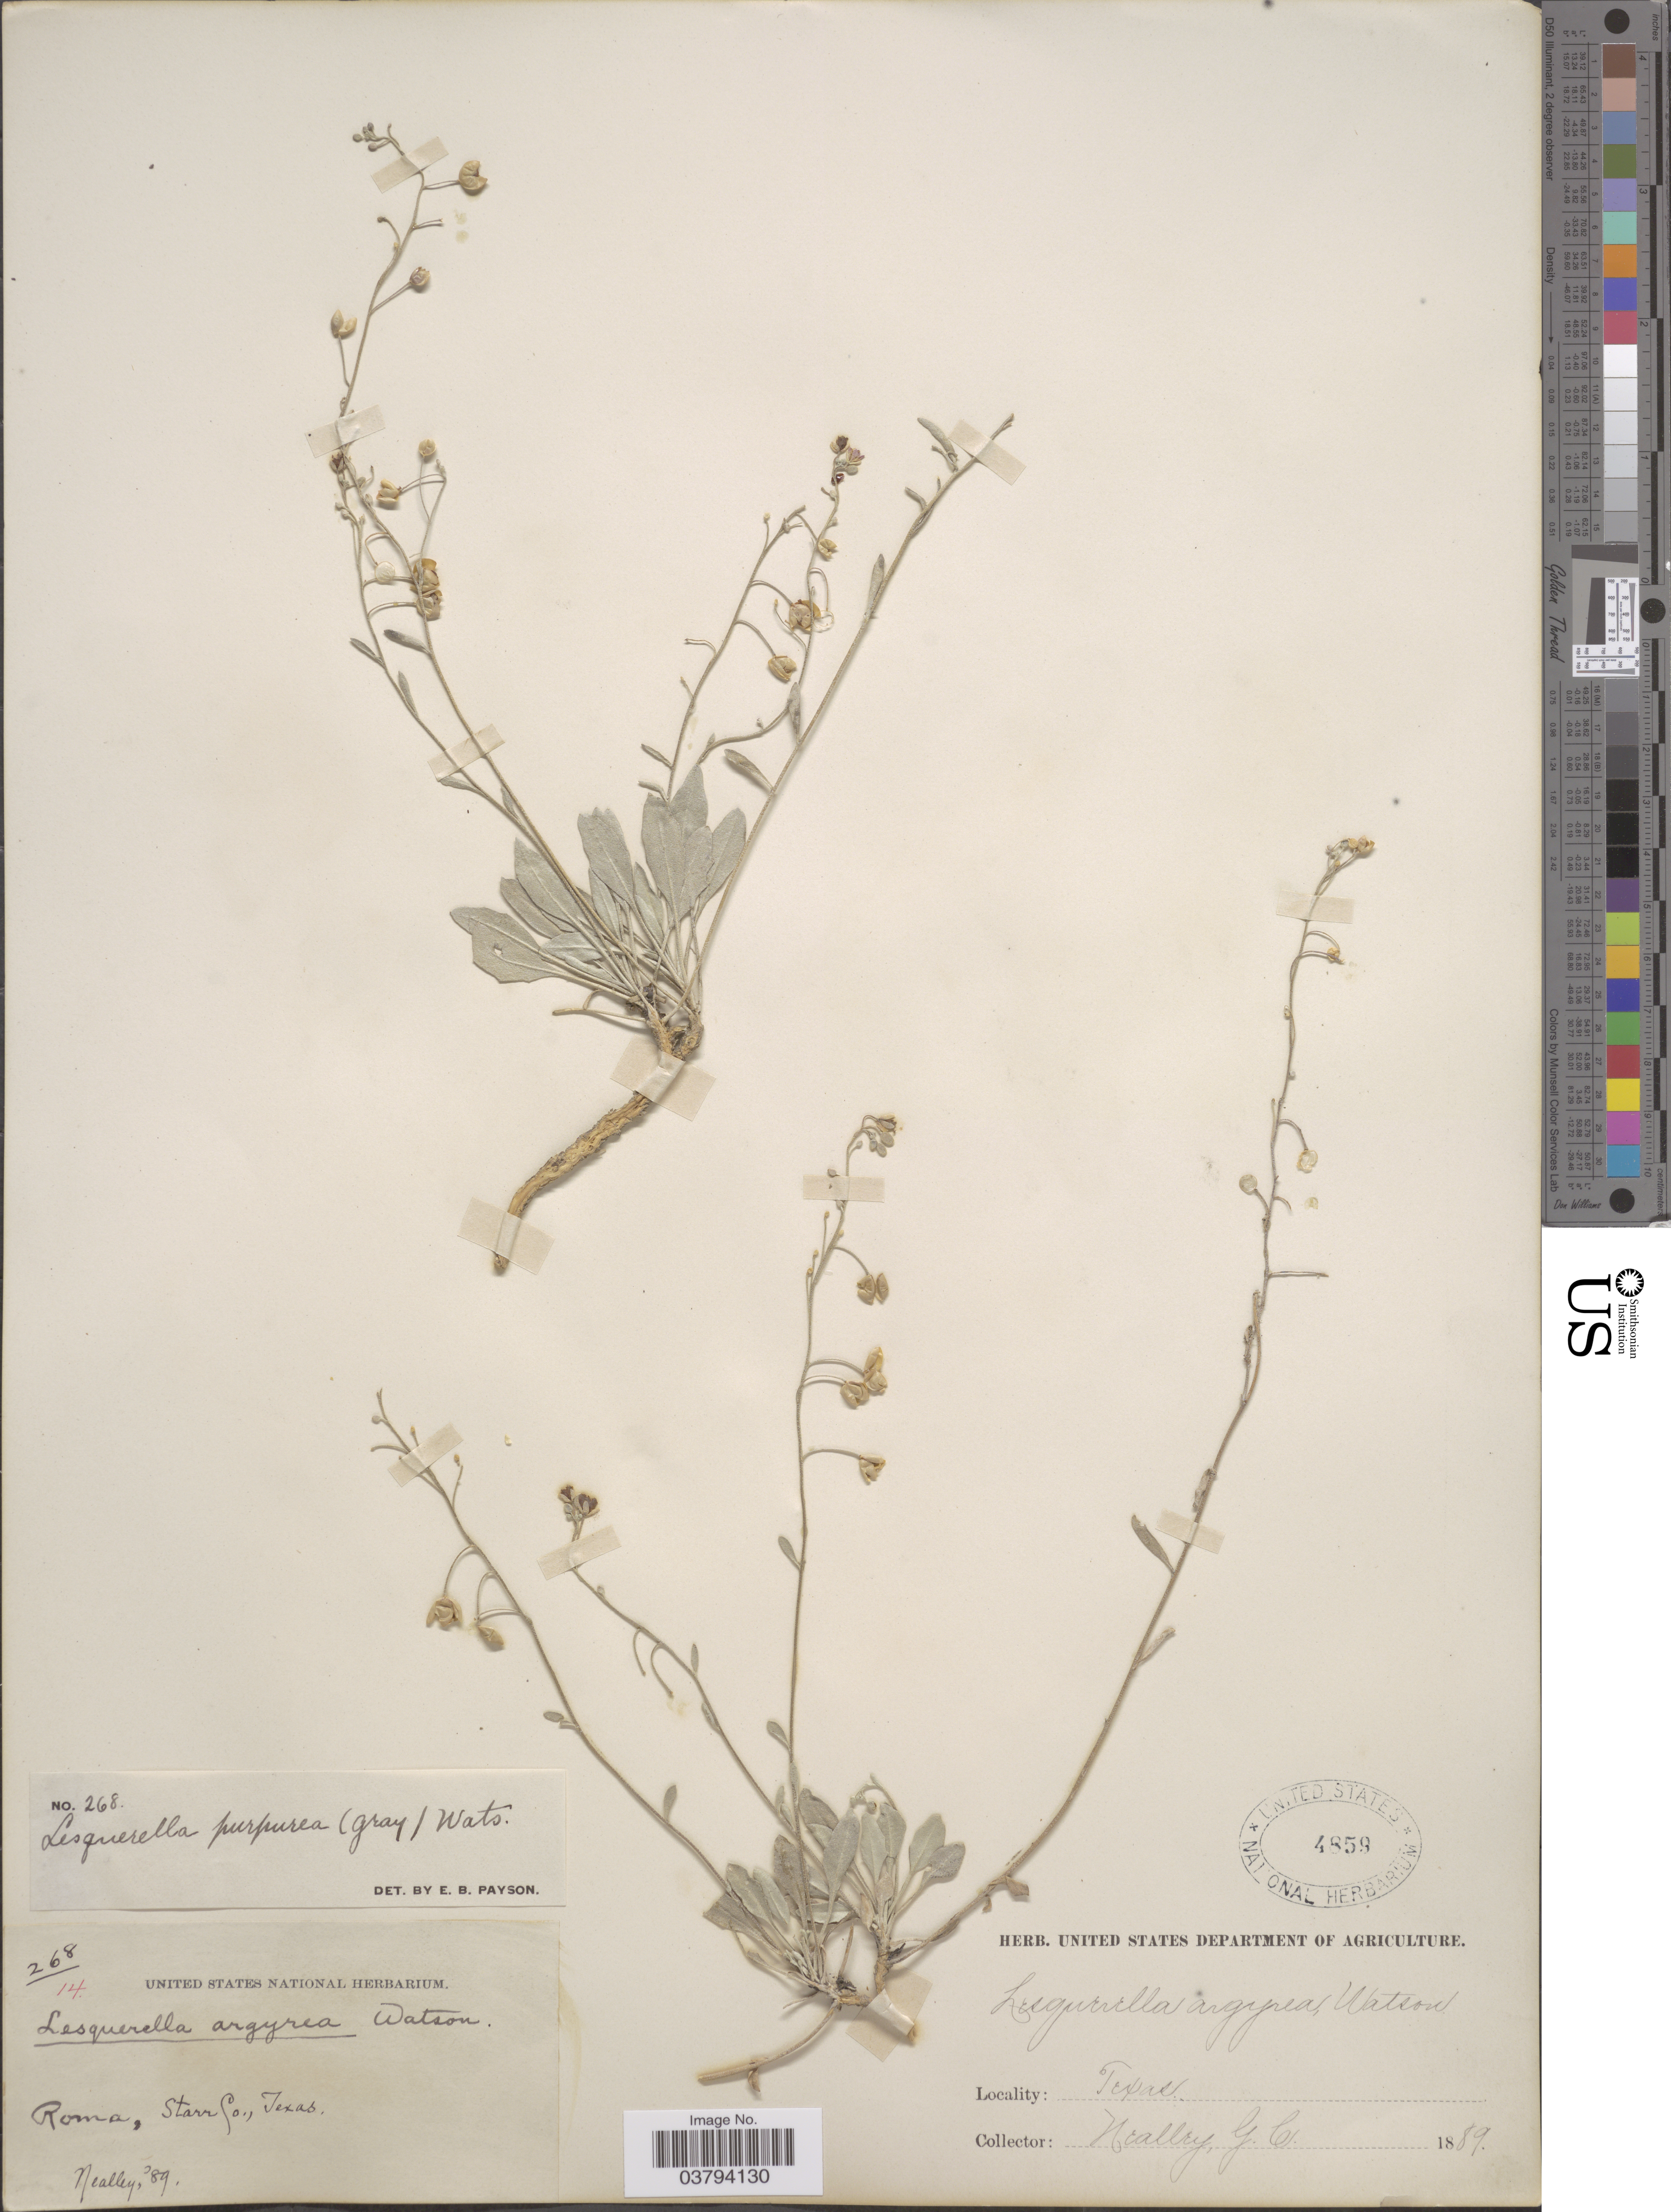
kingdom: Plantae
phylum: Tracheophyta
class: Magnoliopsida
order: Brassicales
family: Brassicaceae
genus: Lesquerella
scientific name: Lesquerella purpurea subsp. purpurea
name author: (A. Gray) S. Watson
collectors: G. C. Nealley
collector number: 268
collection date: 1889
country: United States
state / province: Texas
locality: Roma, Starr Co.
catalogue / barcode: US 4859